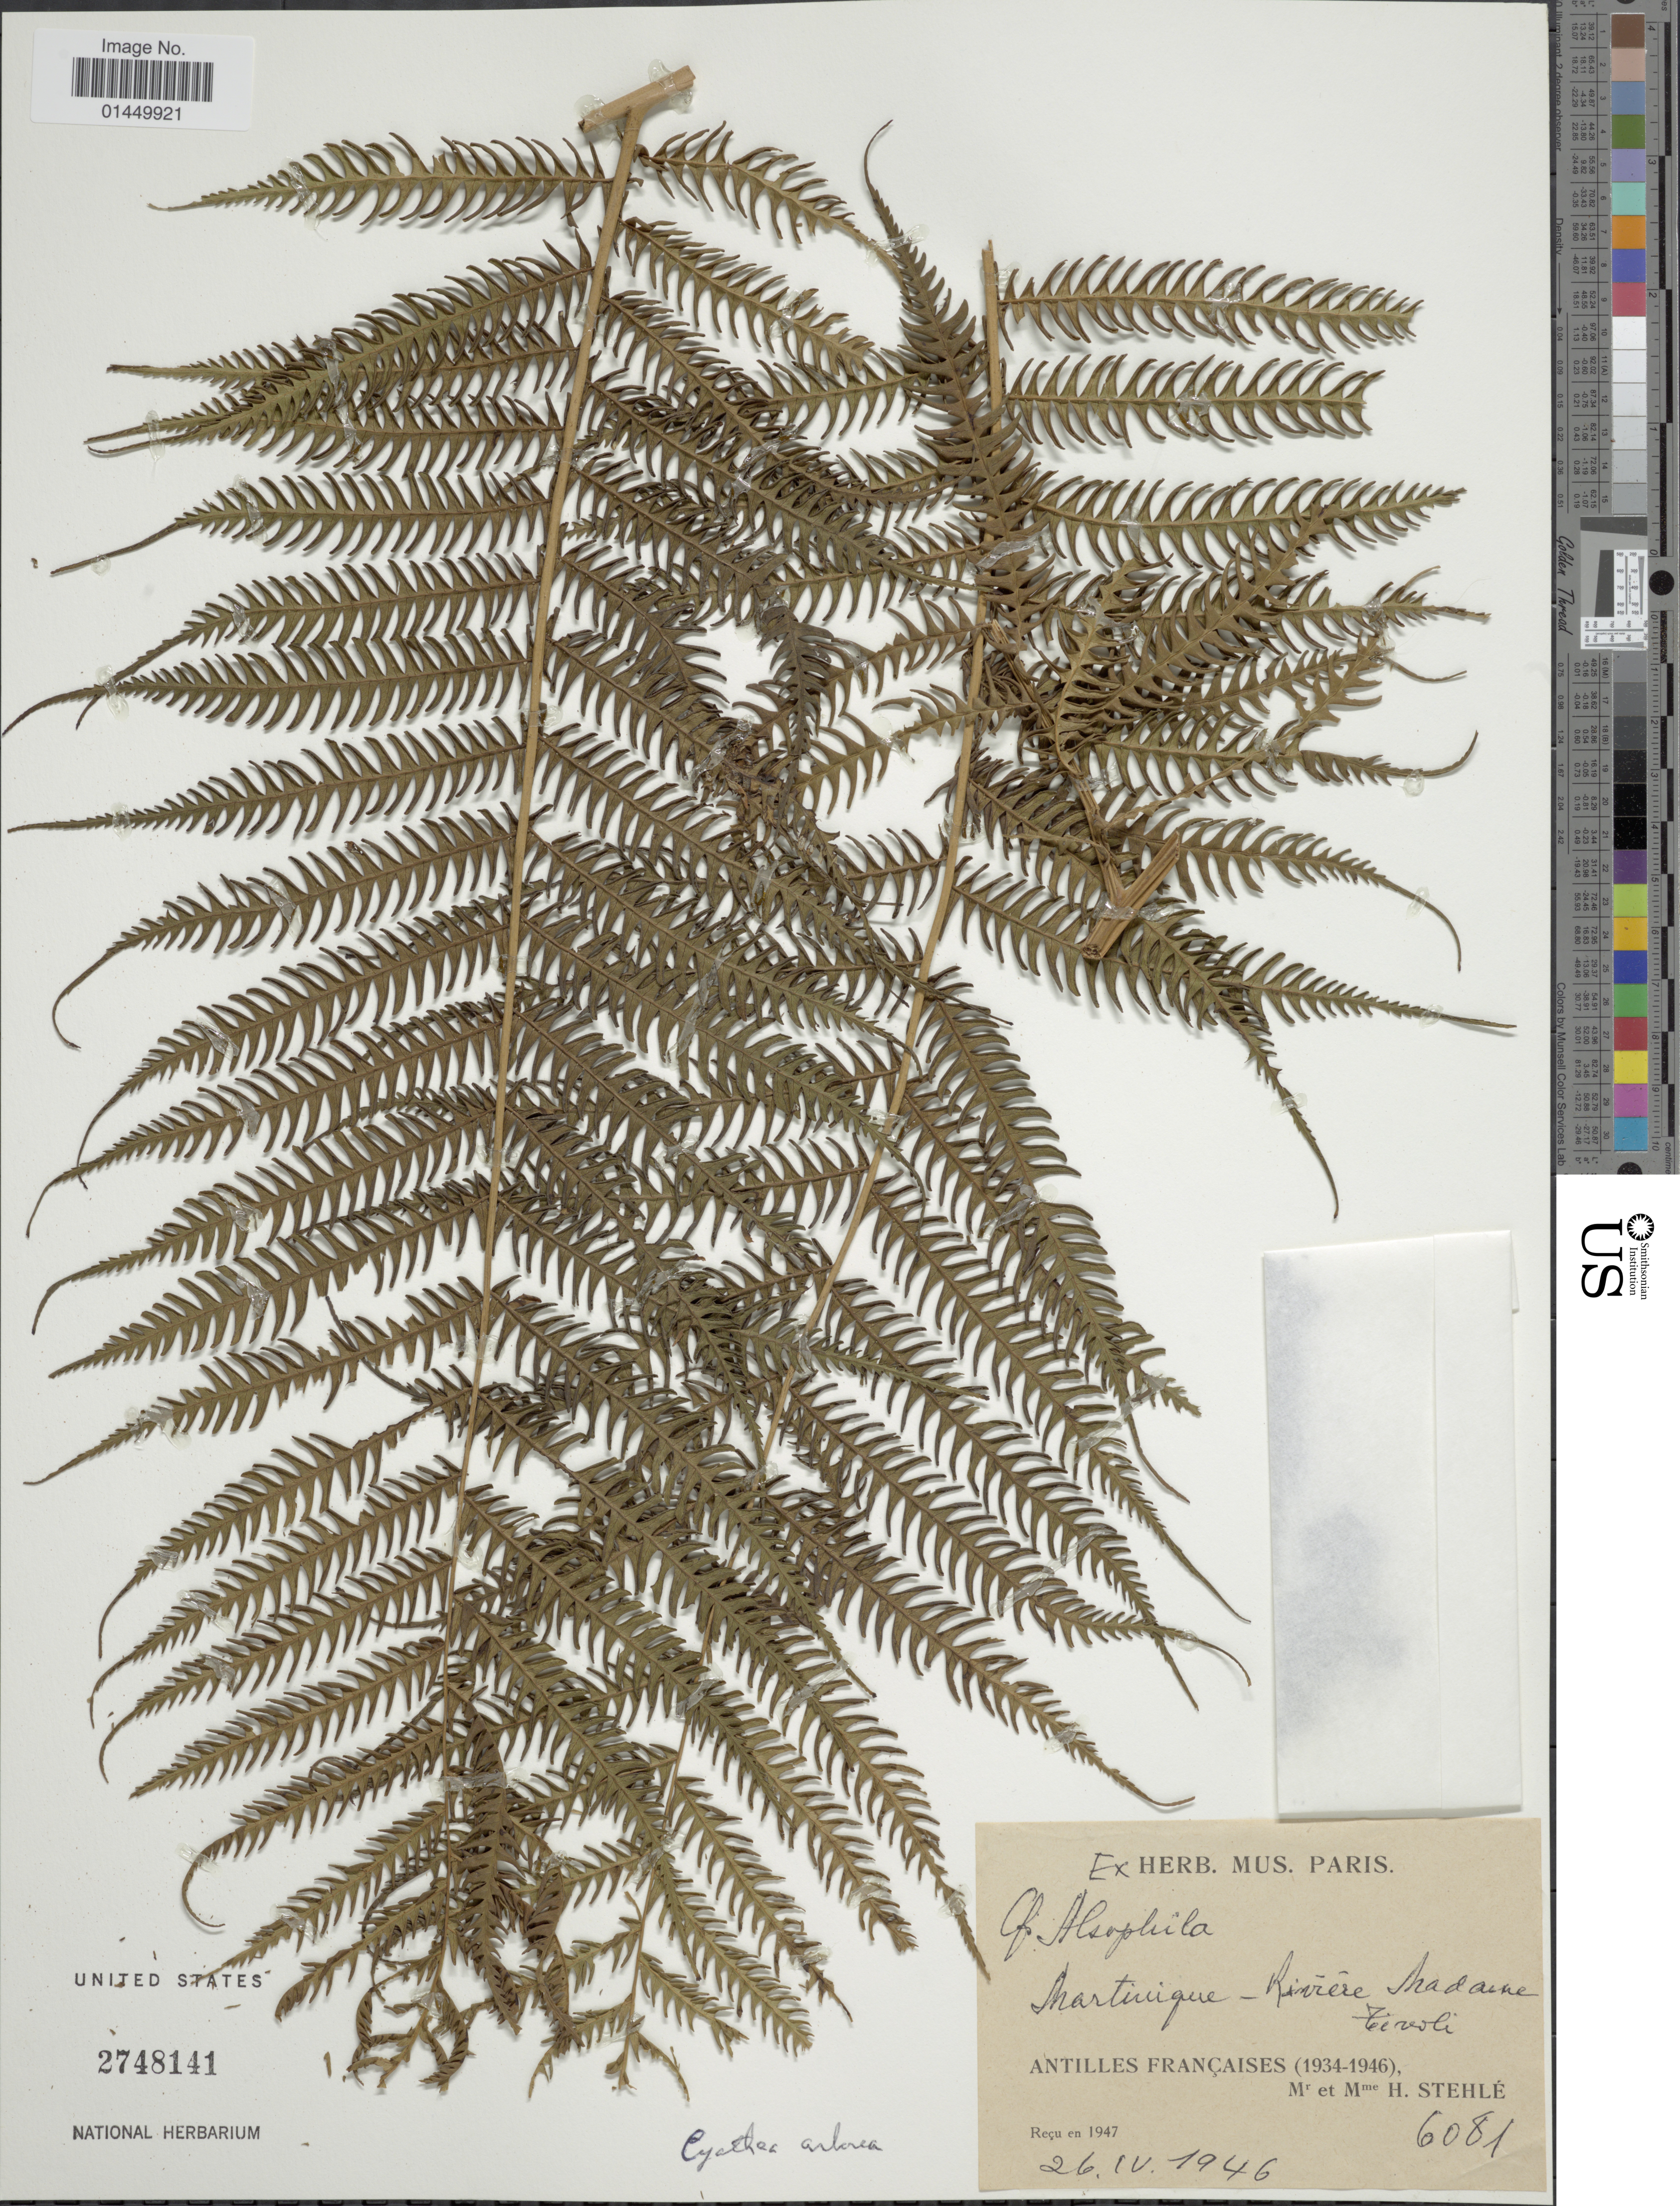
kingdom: Plantae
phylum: Tracheophyta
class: Polypodiopsida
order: Cyatheales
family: Cyatheaceae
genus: Cyathea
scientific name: Cyathea arborea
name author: (L.) Sm.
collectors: H. Stehlé & M. Stehlé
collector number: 6081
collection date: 1946-04-26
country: Martinique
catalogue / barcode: US 2748141